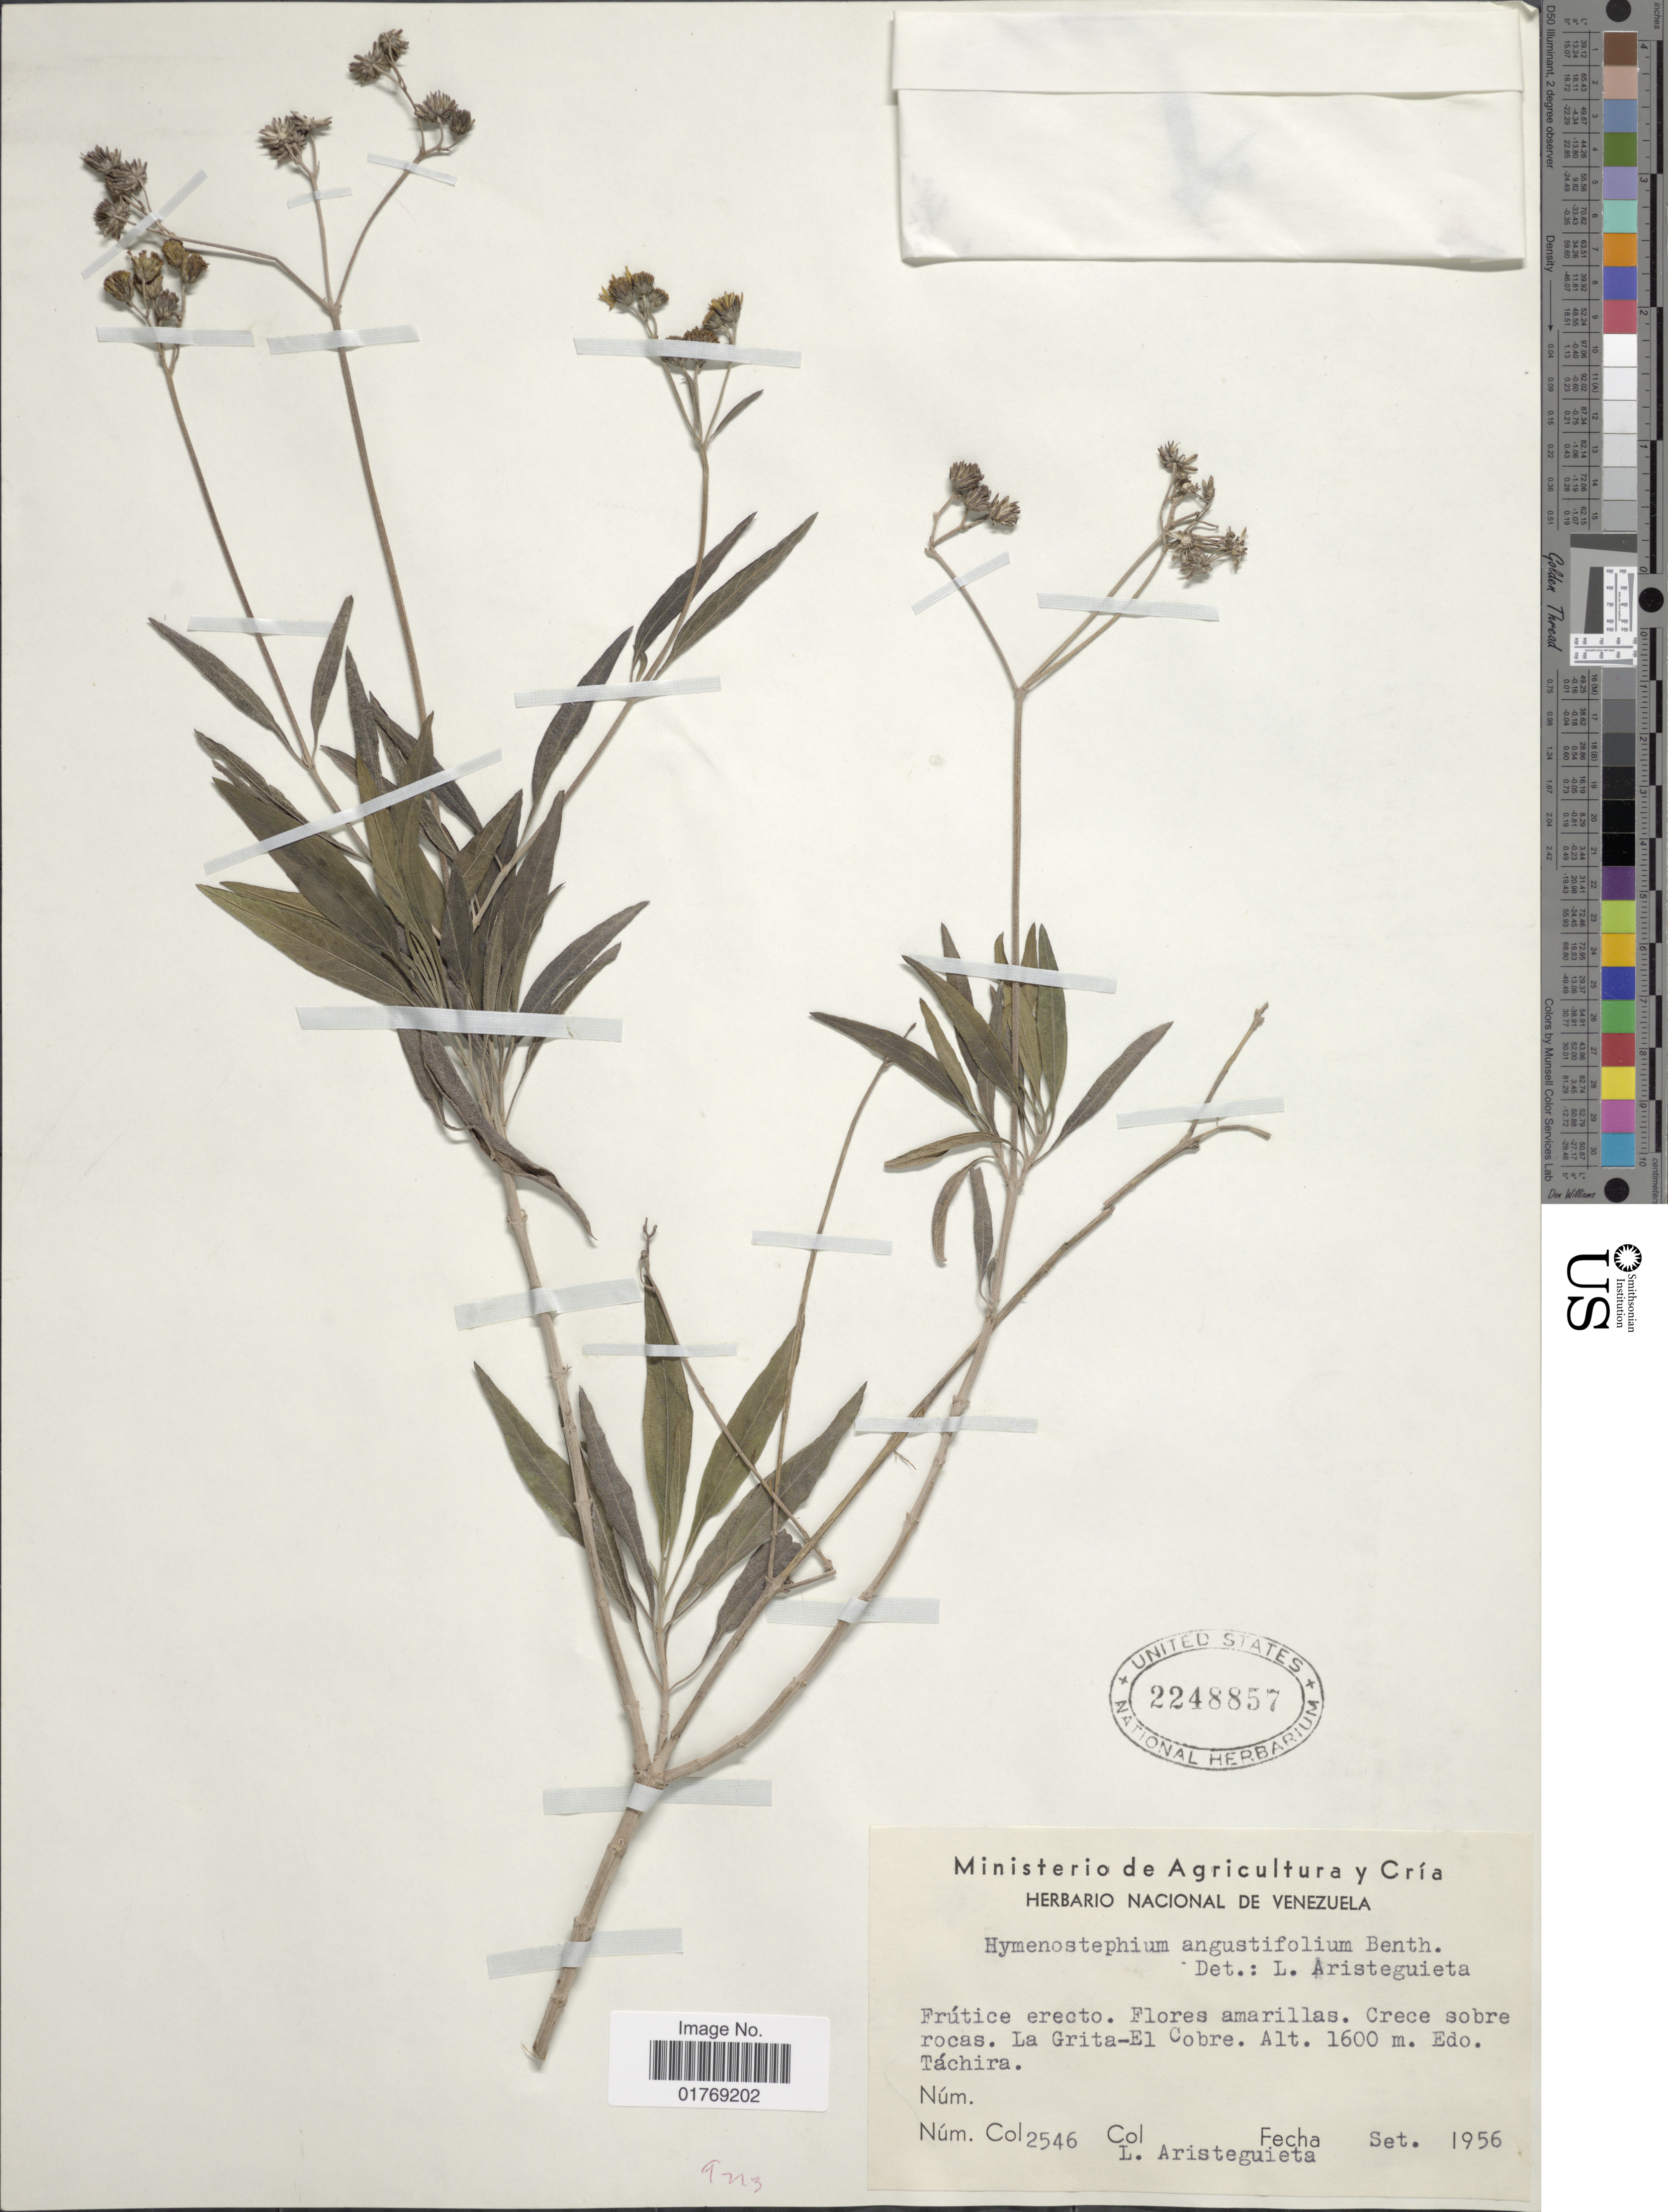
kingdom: Plantae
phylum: Tracheophyta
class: Magnoliopsida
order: Asterales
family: Asteraceae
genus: Viguiera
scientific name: Viguiera viride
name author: (Steyerm.) H. Rob.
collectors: L. Aristeguieta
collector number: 2546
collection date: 1956-09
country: Venezuela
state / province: Tachira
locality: La Grita - El Cobre. Edo. Táchira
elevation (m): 1600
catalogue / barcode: US 2248857